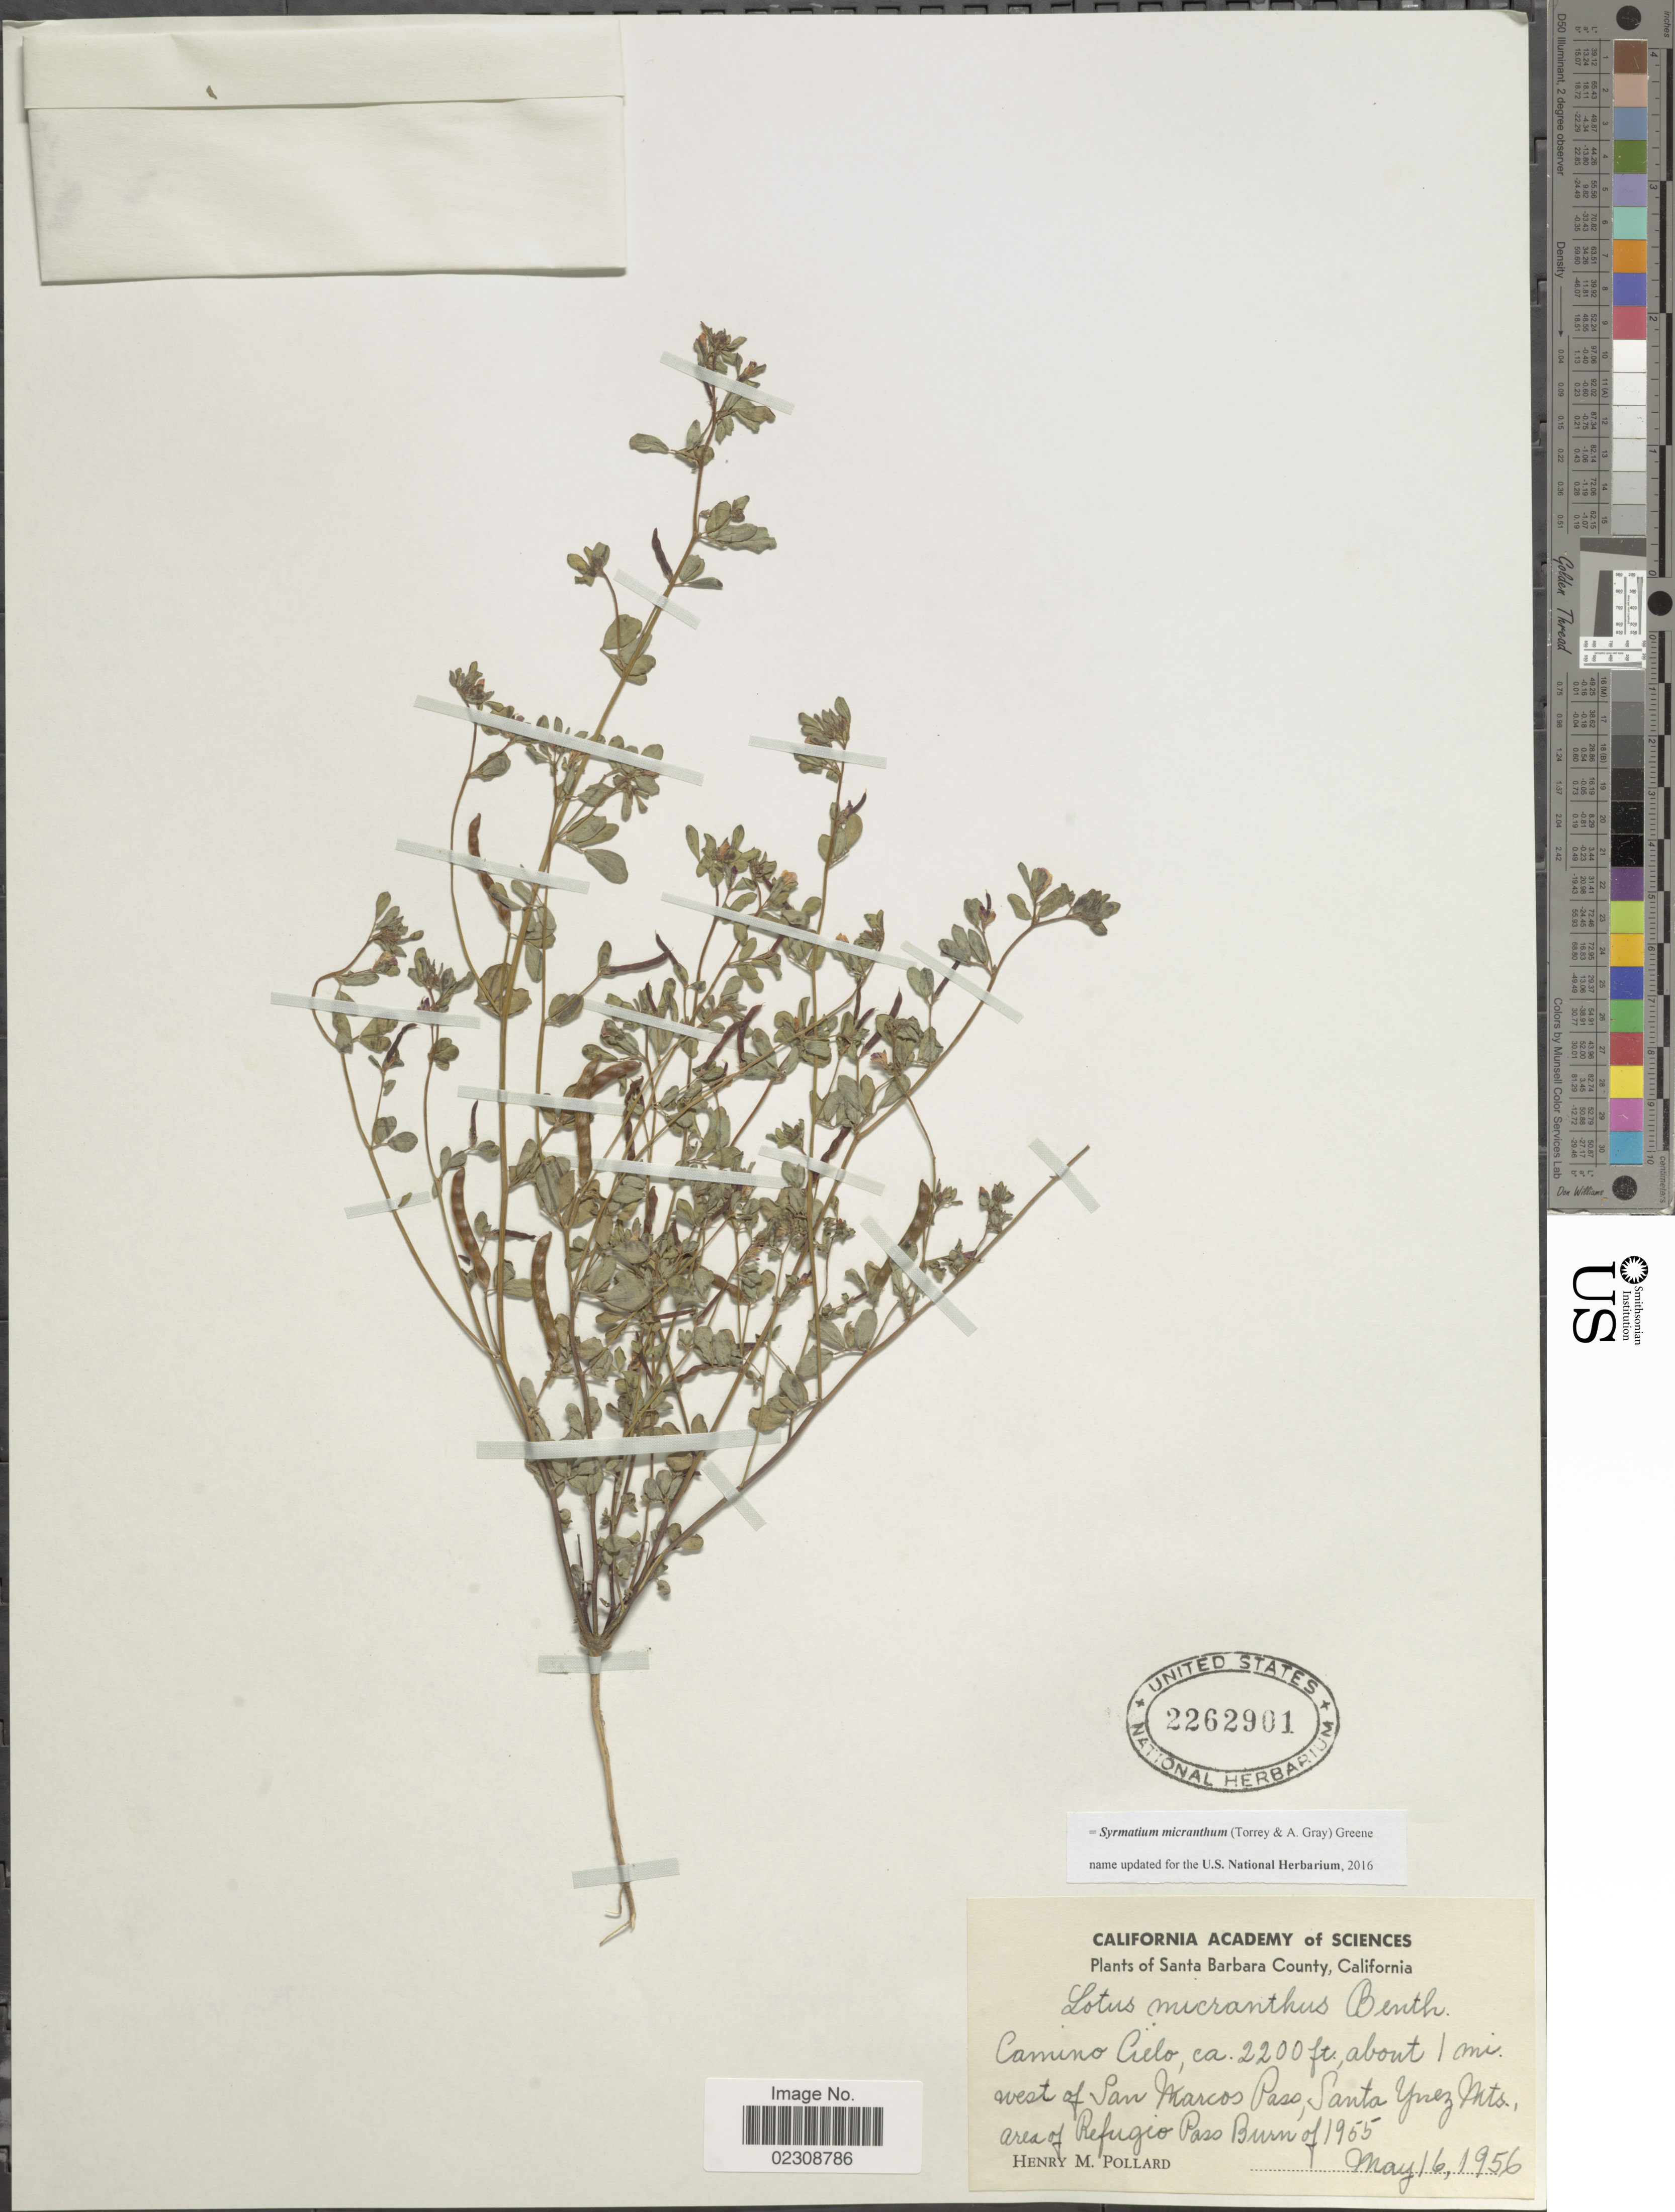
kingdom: Plantae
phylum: Tracheophyta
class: Magnoliopsida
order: Fabales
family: Fabaceae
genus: Syrmatium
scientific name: Syrmatium micranthum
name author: (Torr. & A. Gray) Greene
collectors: H. M. Pollard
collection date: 1956-05-16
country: United States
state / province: California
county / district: Santa Barbara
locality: Santa Barbara County. Camino Cielo, about 1 mi. west of San Marcos Pass, Santa Ynez Mts. area of Refugio Pass Burn of 1955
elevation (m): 671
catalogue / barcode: US 2262901